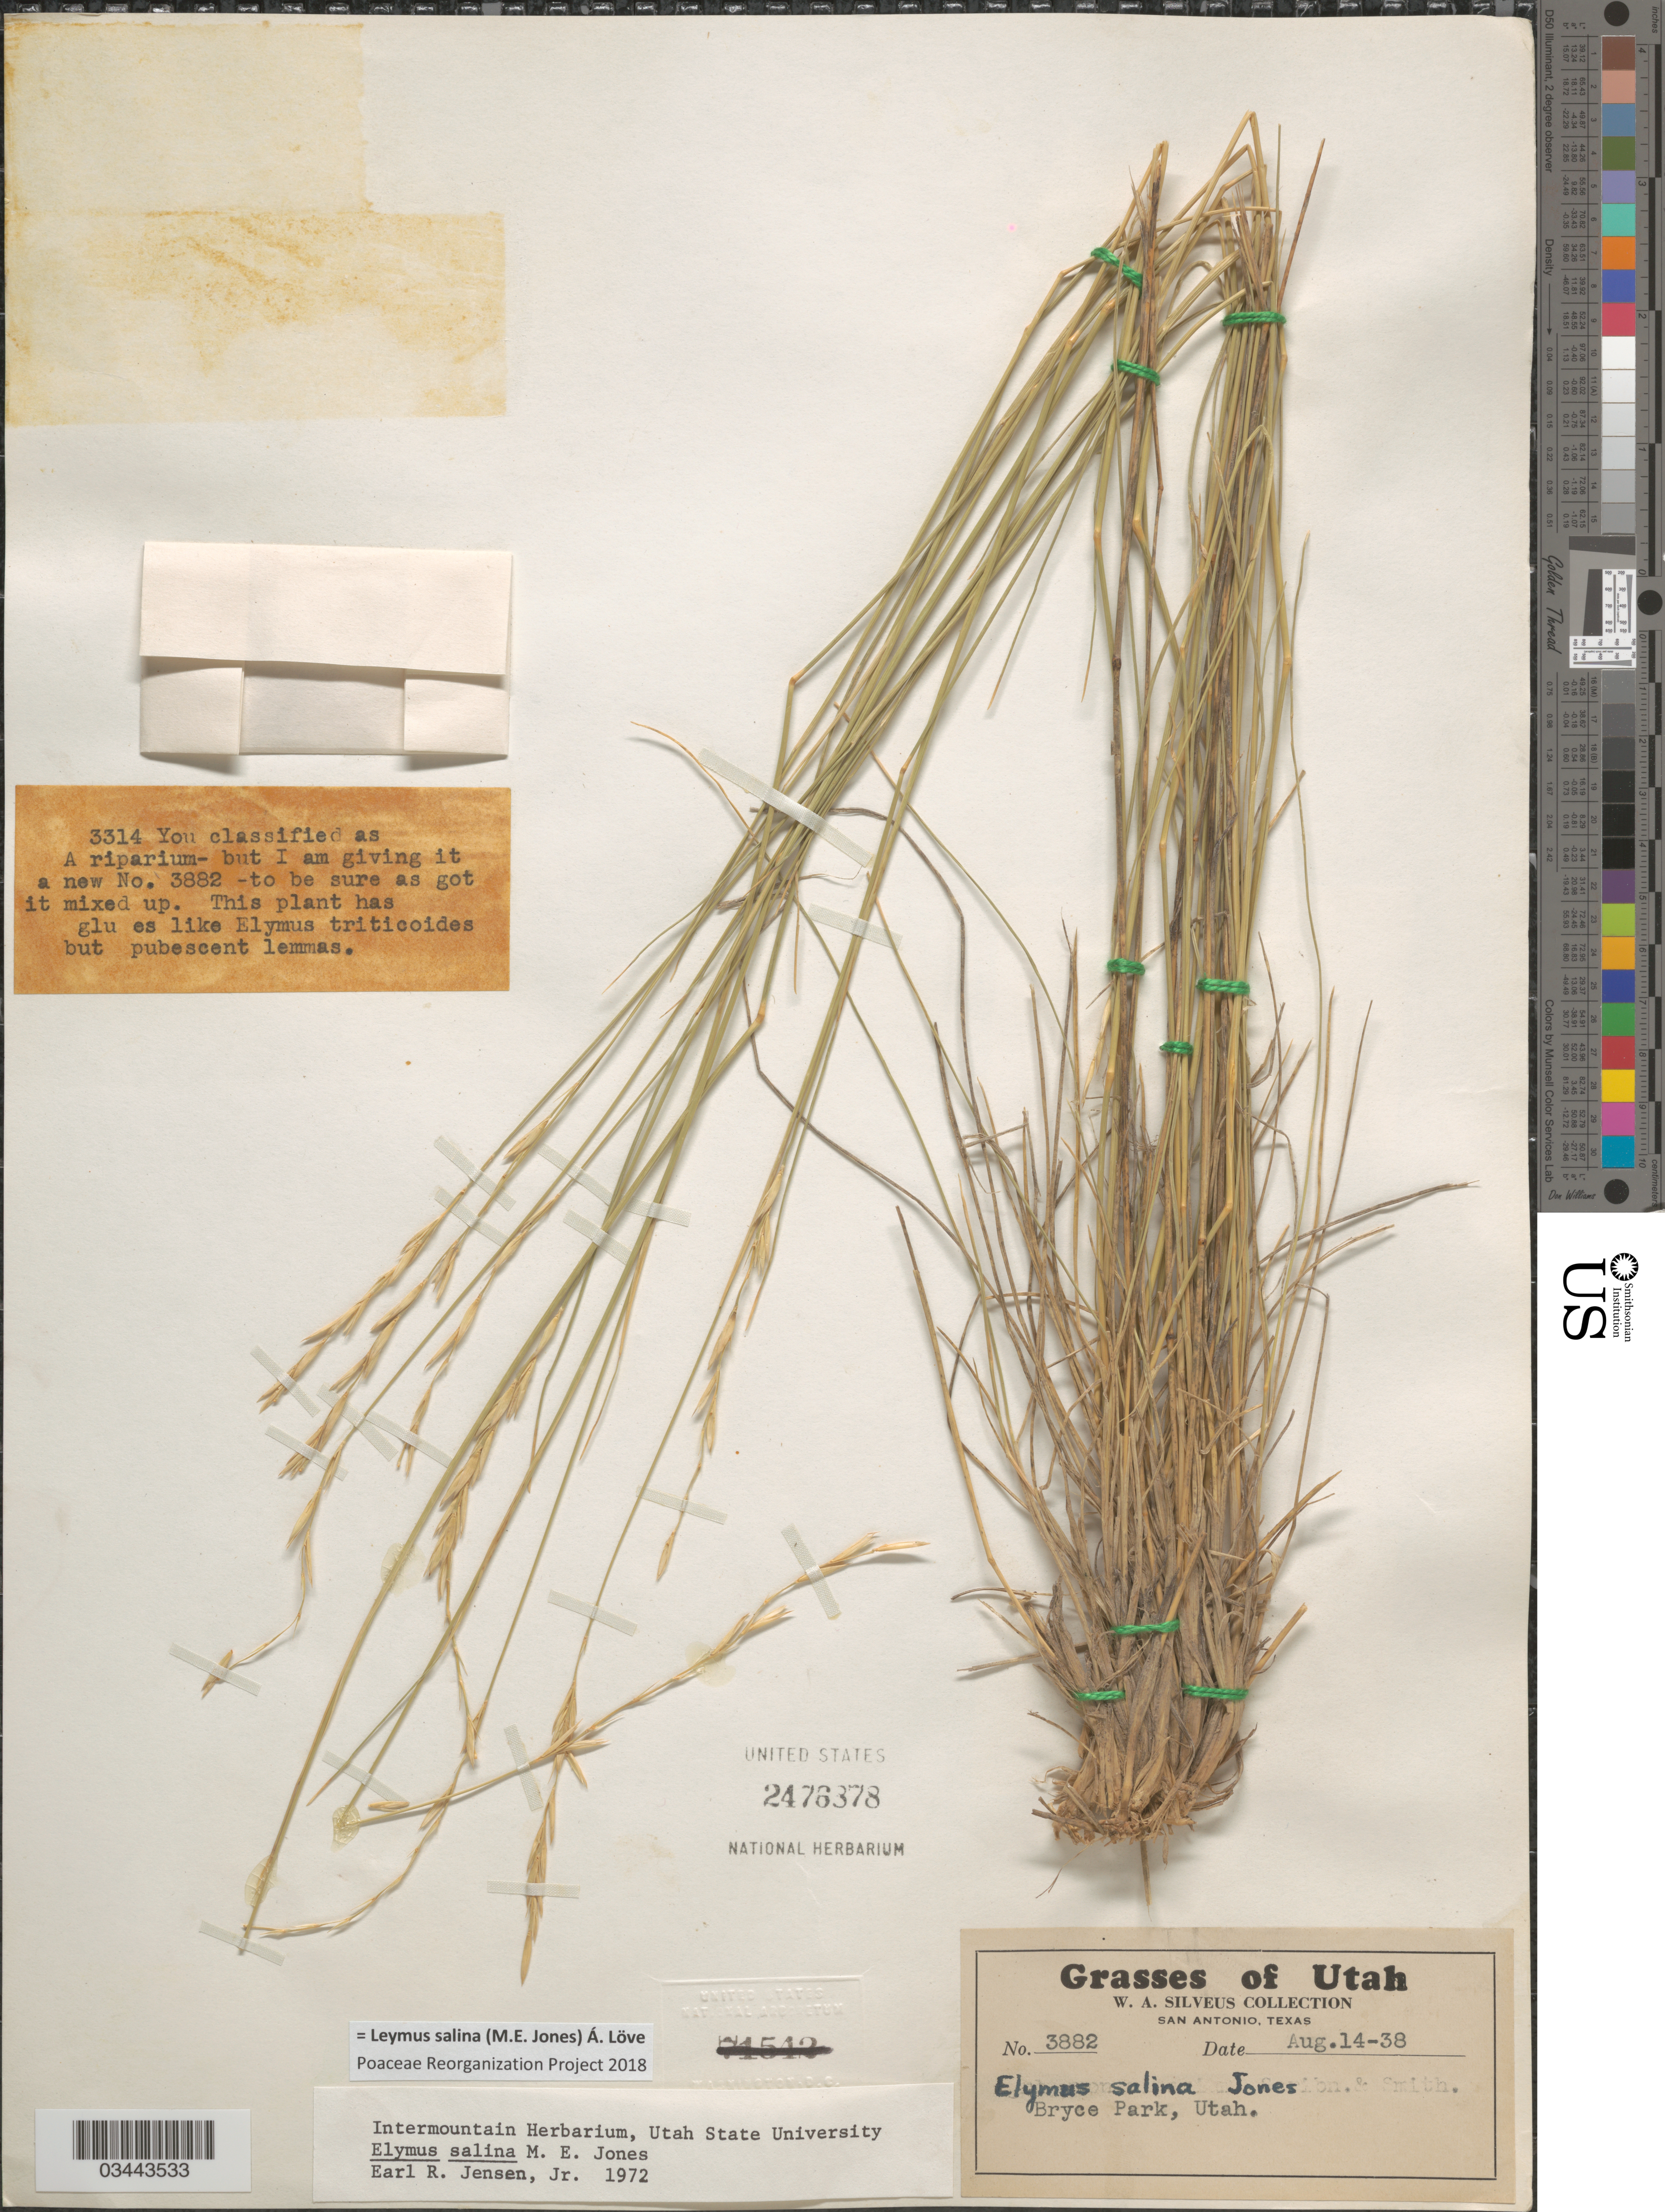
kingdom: Plantae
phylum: Tracheophyta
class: Liliopsida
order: Poales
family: Poaceae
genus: Leymus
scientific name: Leymus salina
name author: (M.E. Jones) Á. Löve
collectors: W. Silveus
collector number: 3882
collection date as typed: Transcribed d/m/y: 14/8/38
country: United States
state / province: Utah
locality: Bryce Park.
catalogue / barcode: US 2476378